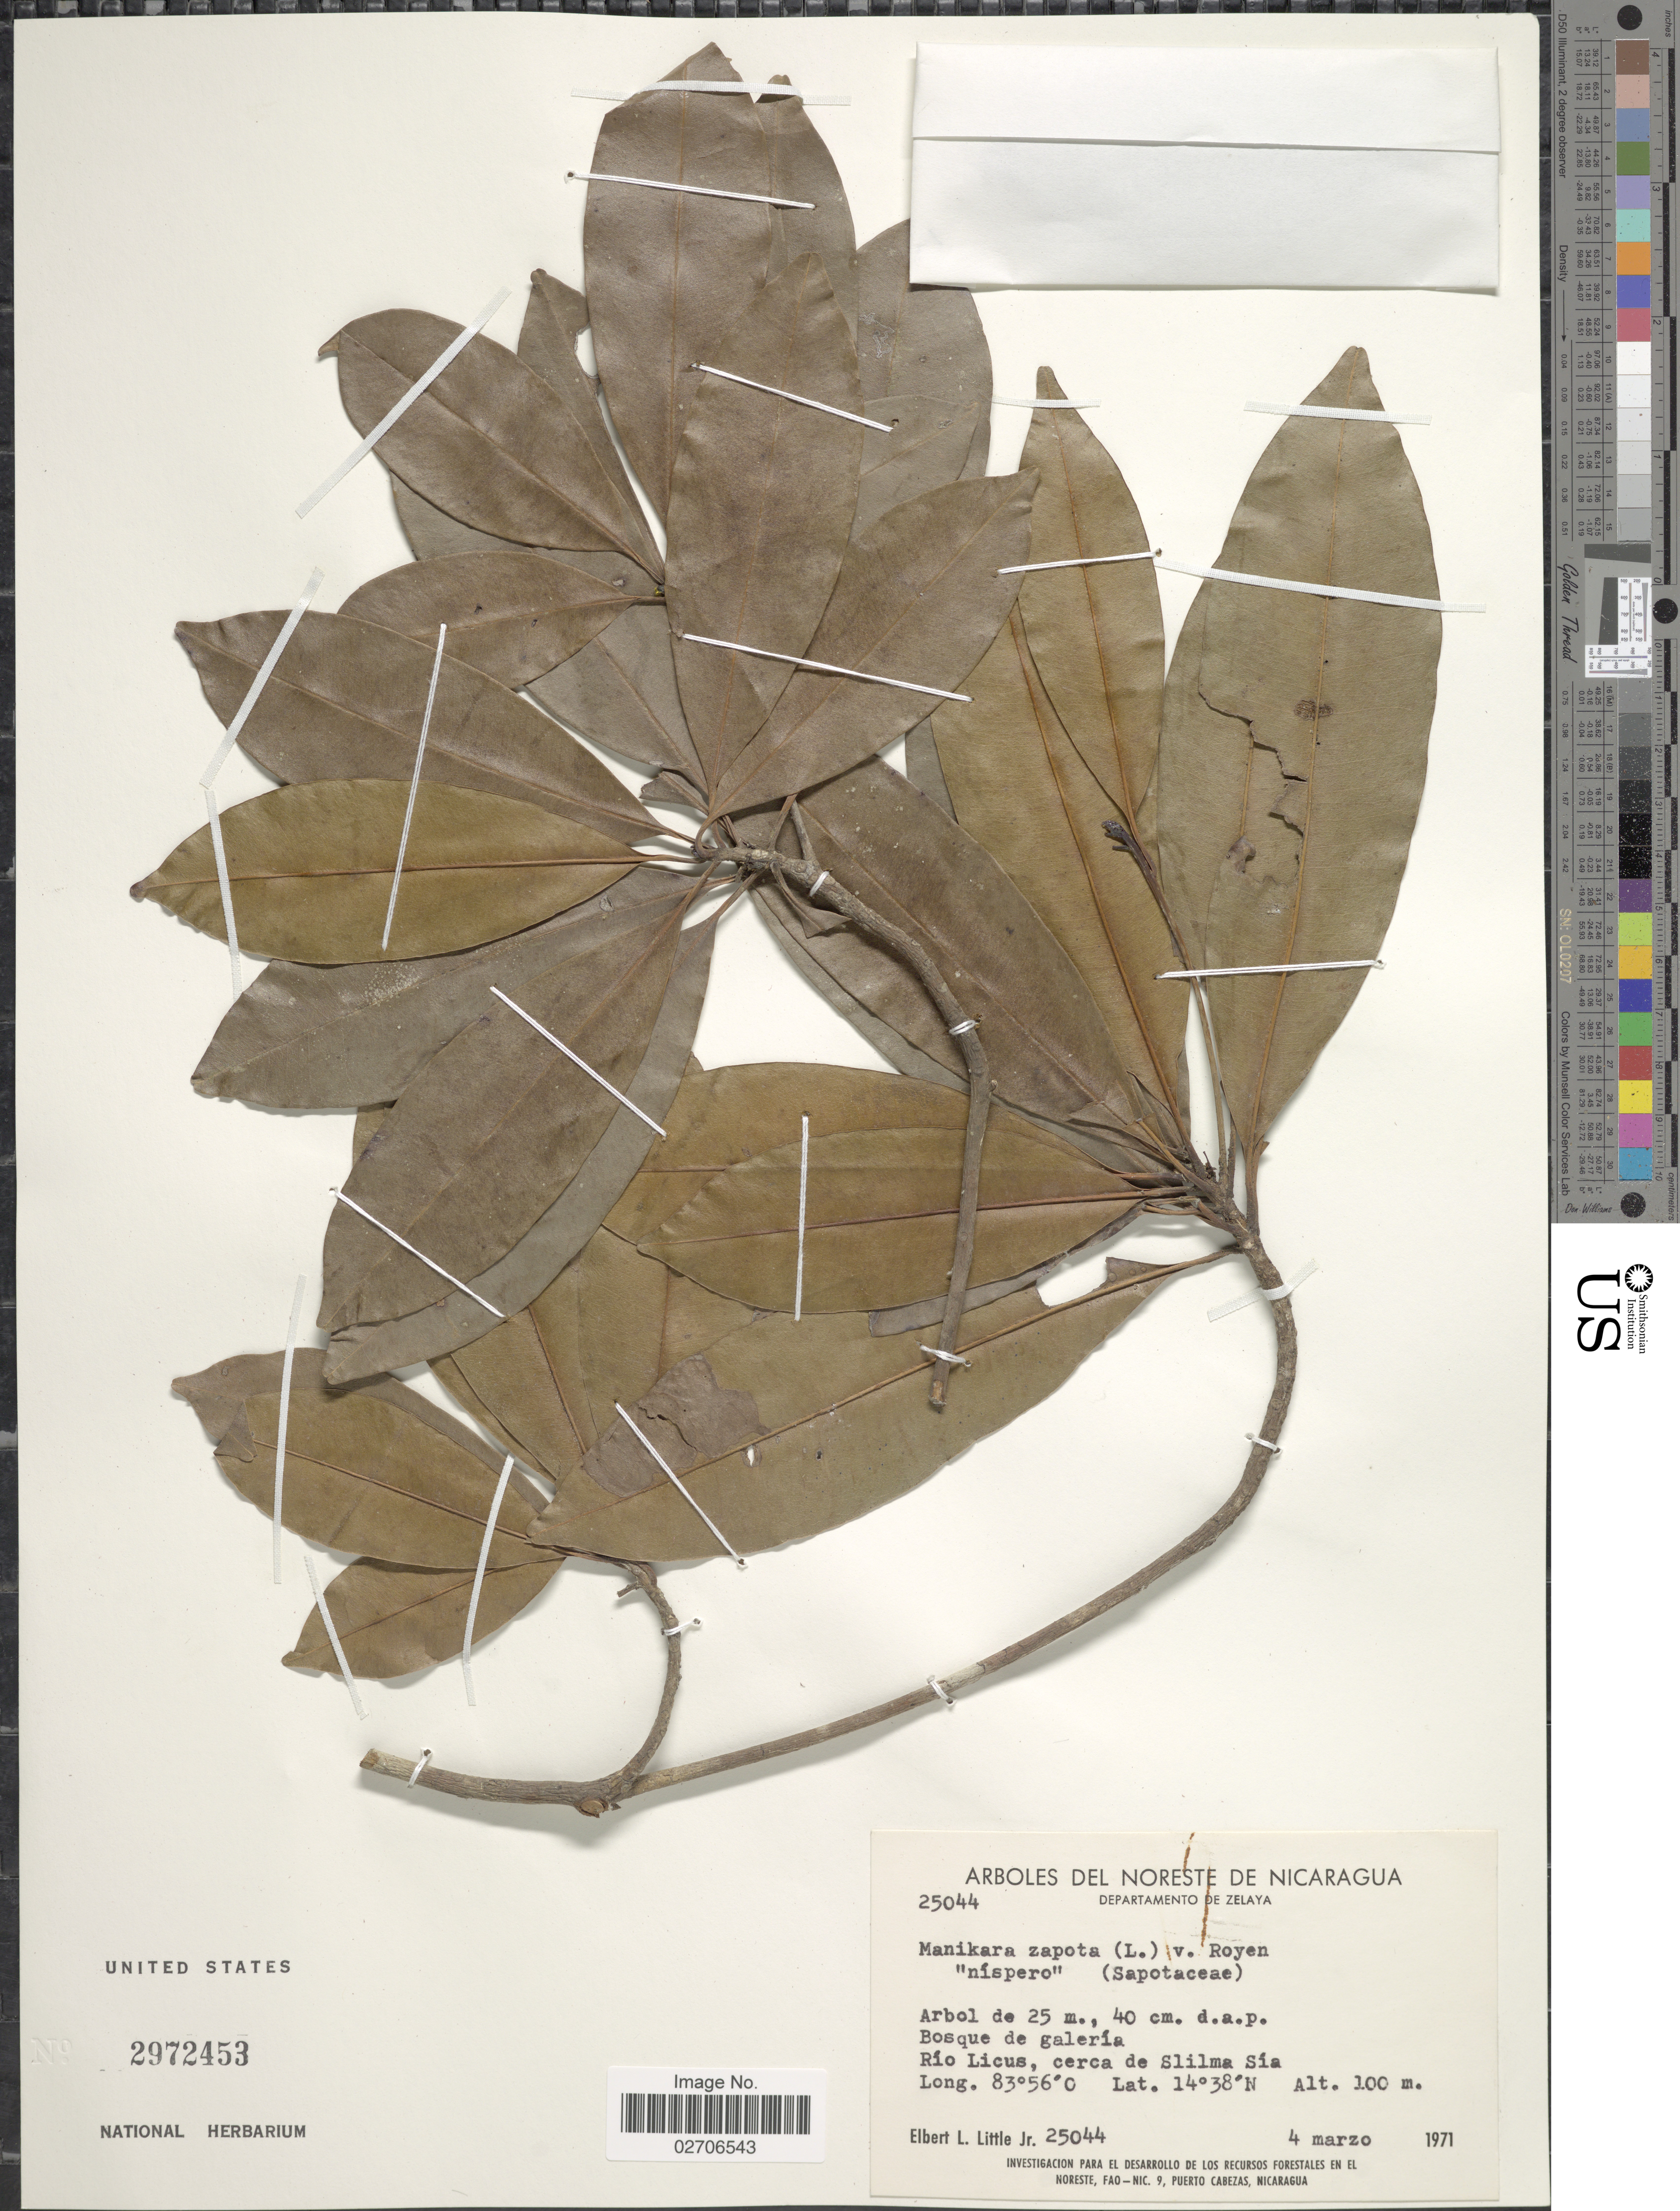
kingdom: Plantae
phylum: Tracheophyta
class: Magnoliopsida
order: Ericales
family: Sapotaceae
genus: Manilkara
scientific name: Manilkara zapota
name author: (L.) P. Royen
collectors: E. L. Little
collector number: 25044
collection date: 1971-03-04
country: Nicaragua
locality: Departamento de Zelaya, Rio Licus, cerca de Slilma Sia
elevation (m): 100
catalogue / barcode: US 2972453